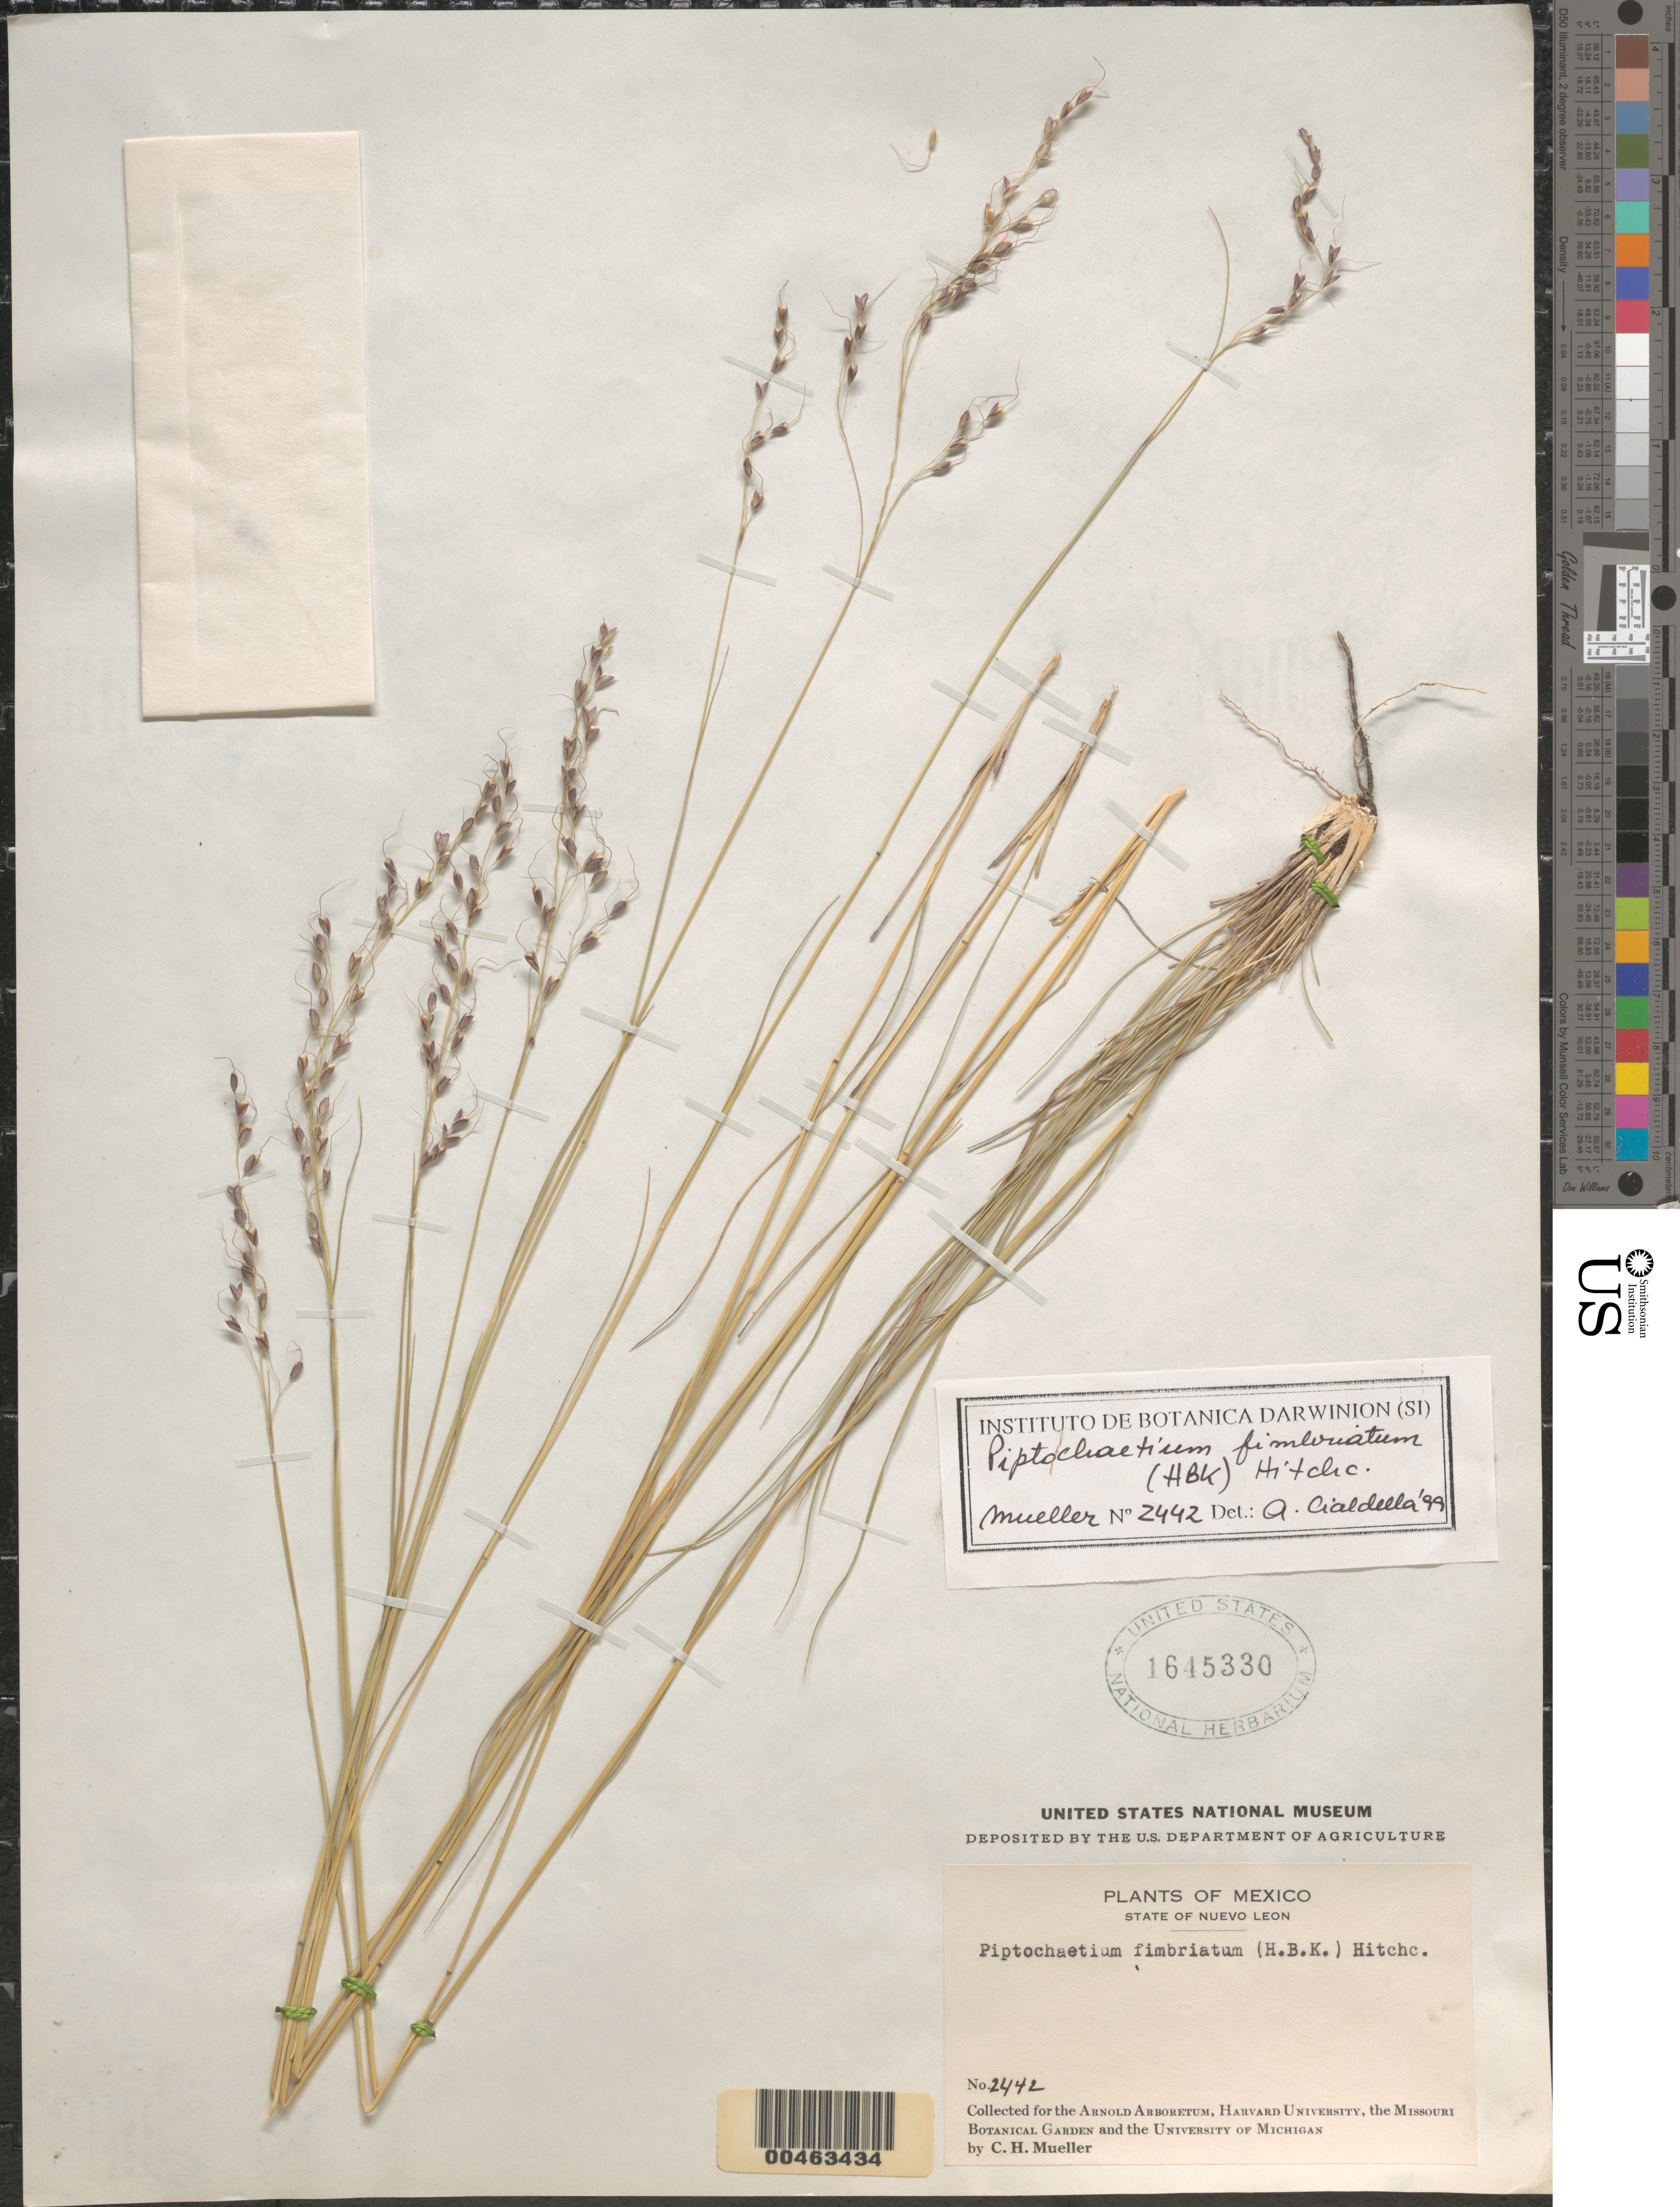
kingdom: Plantae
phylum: Tracheophyta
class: Liliopsida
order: Poales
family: Poaceae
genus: Piptochaetium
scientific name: Piptochaetium fimbriatum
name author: (Kunth) Hitchc.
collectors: C. H. Muller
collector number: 2442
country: Mexico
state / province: Nuevo León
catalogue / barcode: US 1645330